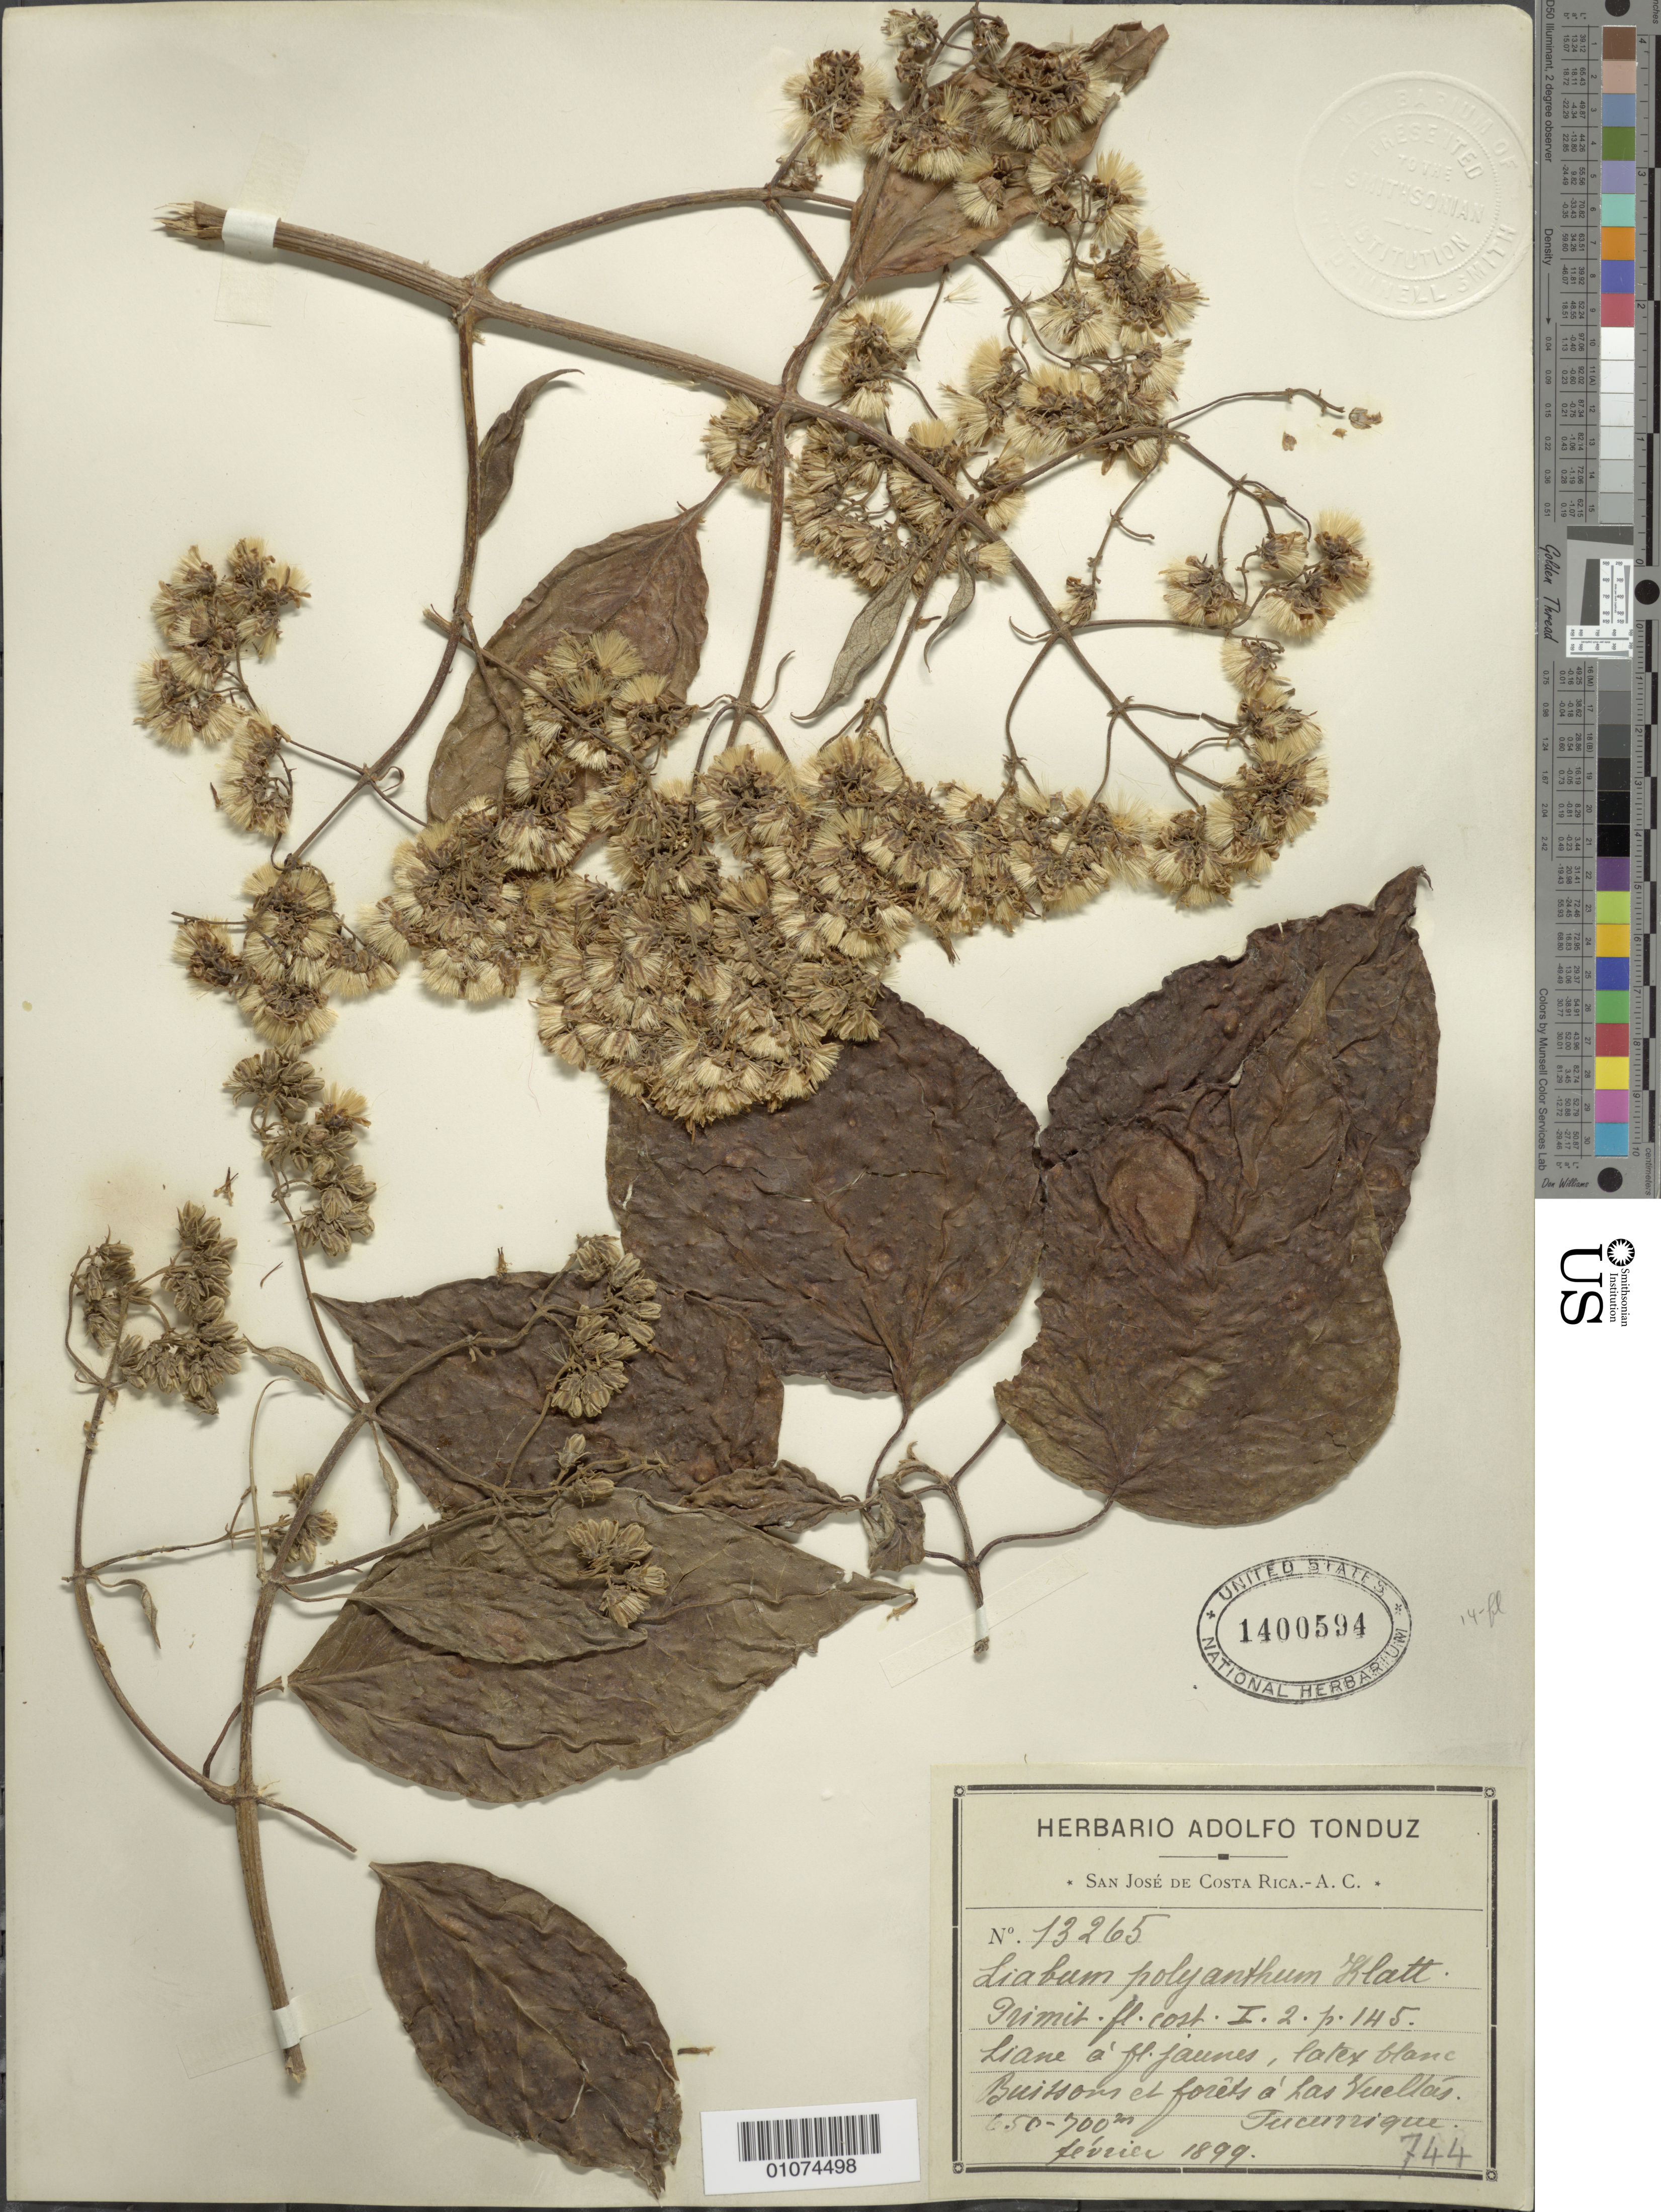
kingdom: Plantae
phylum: Tracheophyta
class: Magnoliopsida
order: Asterales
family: Asteraceae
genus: Sinclairia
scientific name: Sinclairia polyantha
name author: (Klatt) Rydb.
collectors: A. Tonduz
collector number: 13265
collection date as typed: February 1899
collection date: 1899-02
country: Costa Rica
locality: Tucerrique [?]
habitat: Buissons et forets a las vueltas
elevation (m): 650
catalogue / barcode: US 1400594